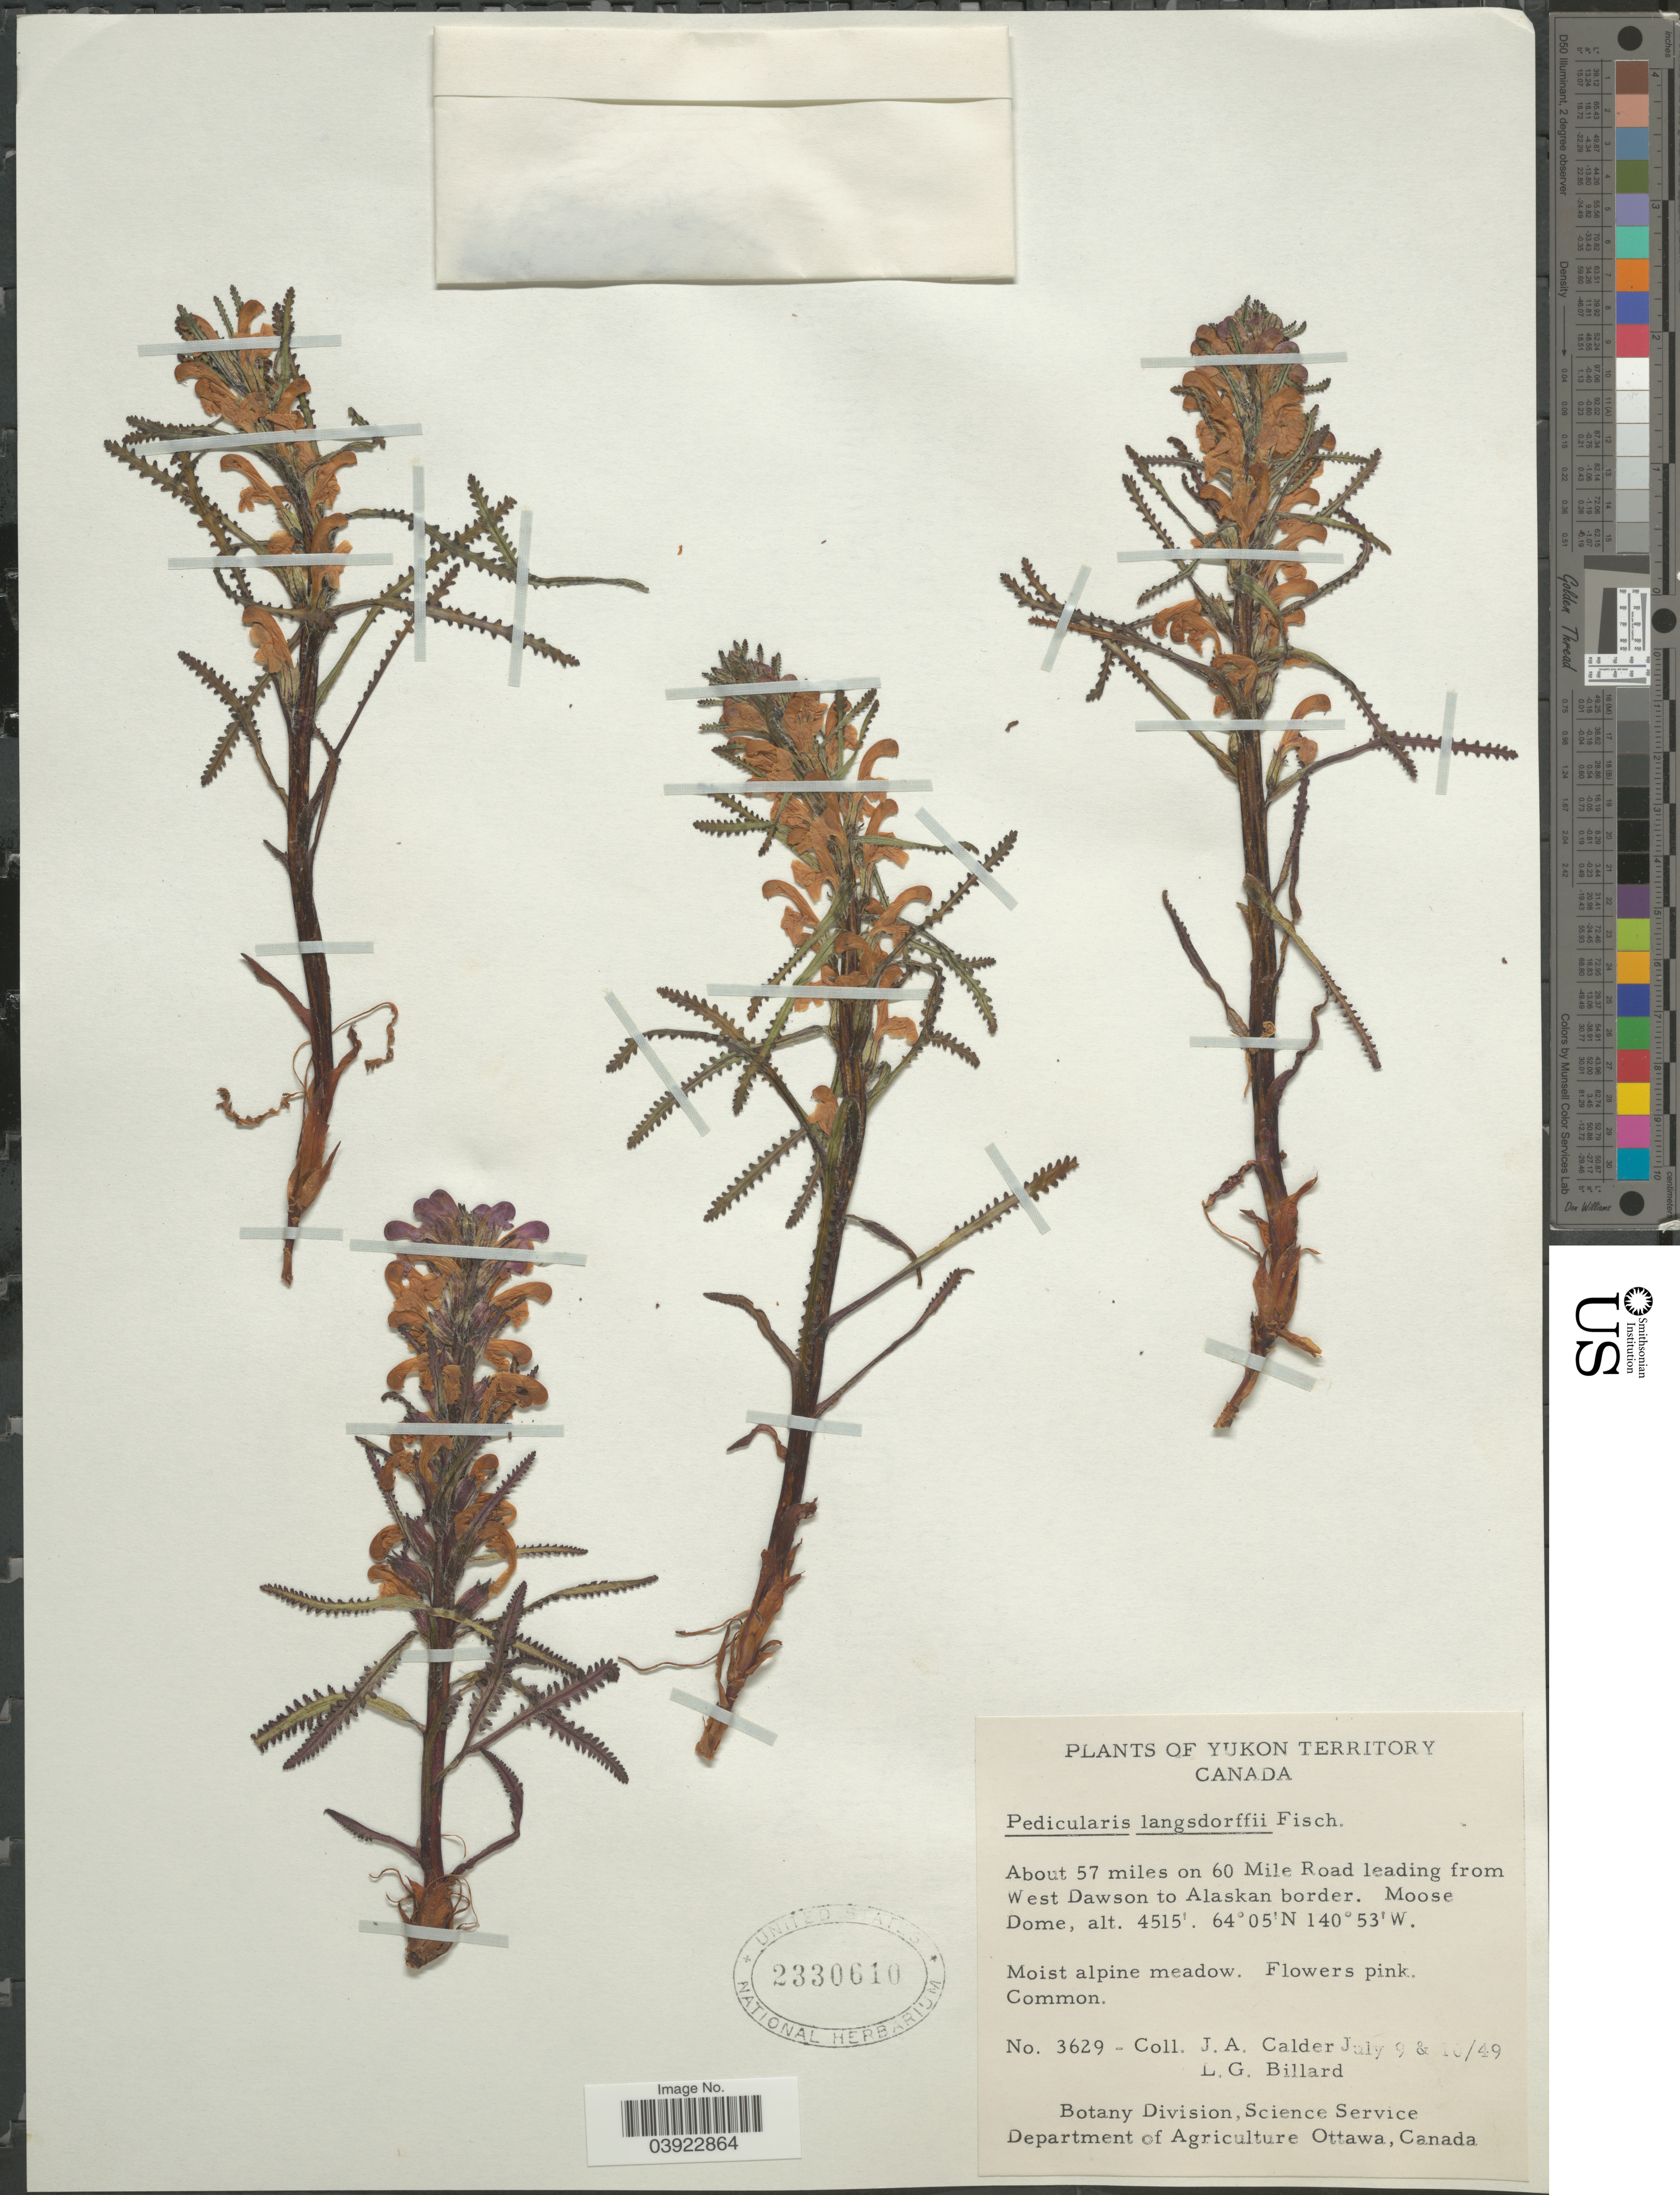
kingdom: Plantae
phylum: Tracheophyta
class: Magnoliopsida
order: Lamiales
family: Orobanchaceae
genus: Pedicularis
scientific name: Pedicularis langsdorffii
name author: Fisch. ex Steven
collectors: J. A. Calder & L. Billard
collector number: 3629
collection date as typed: Transcribed d/m/y: 9/7/49 to 10/7/49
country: Canada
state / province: Yukon Territory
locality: About 57 miles on 60 Mile Road leading from West Dawson to Alaskan border. Moose Dome.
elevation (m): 1376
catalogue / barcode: US 2330610